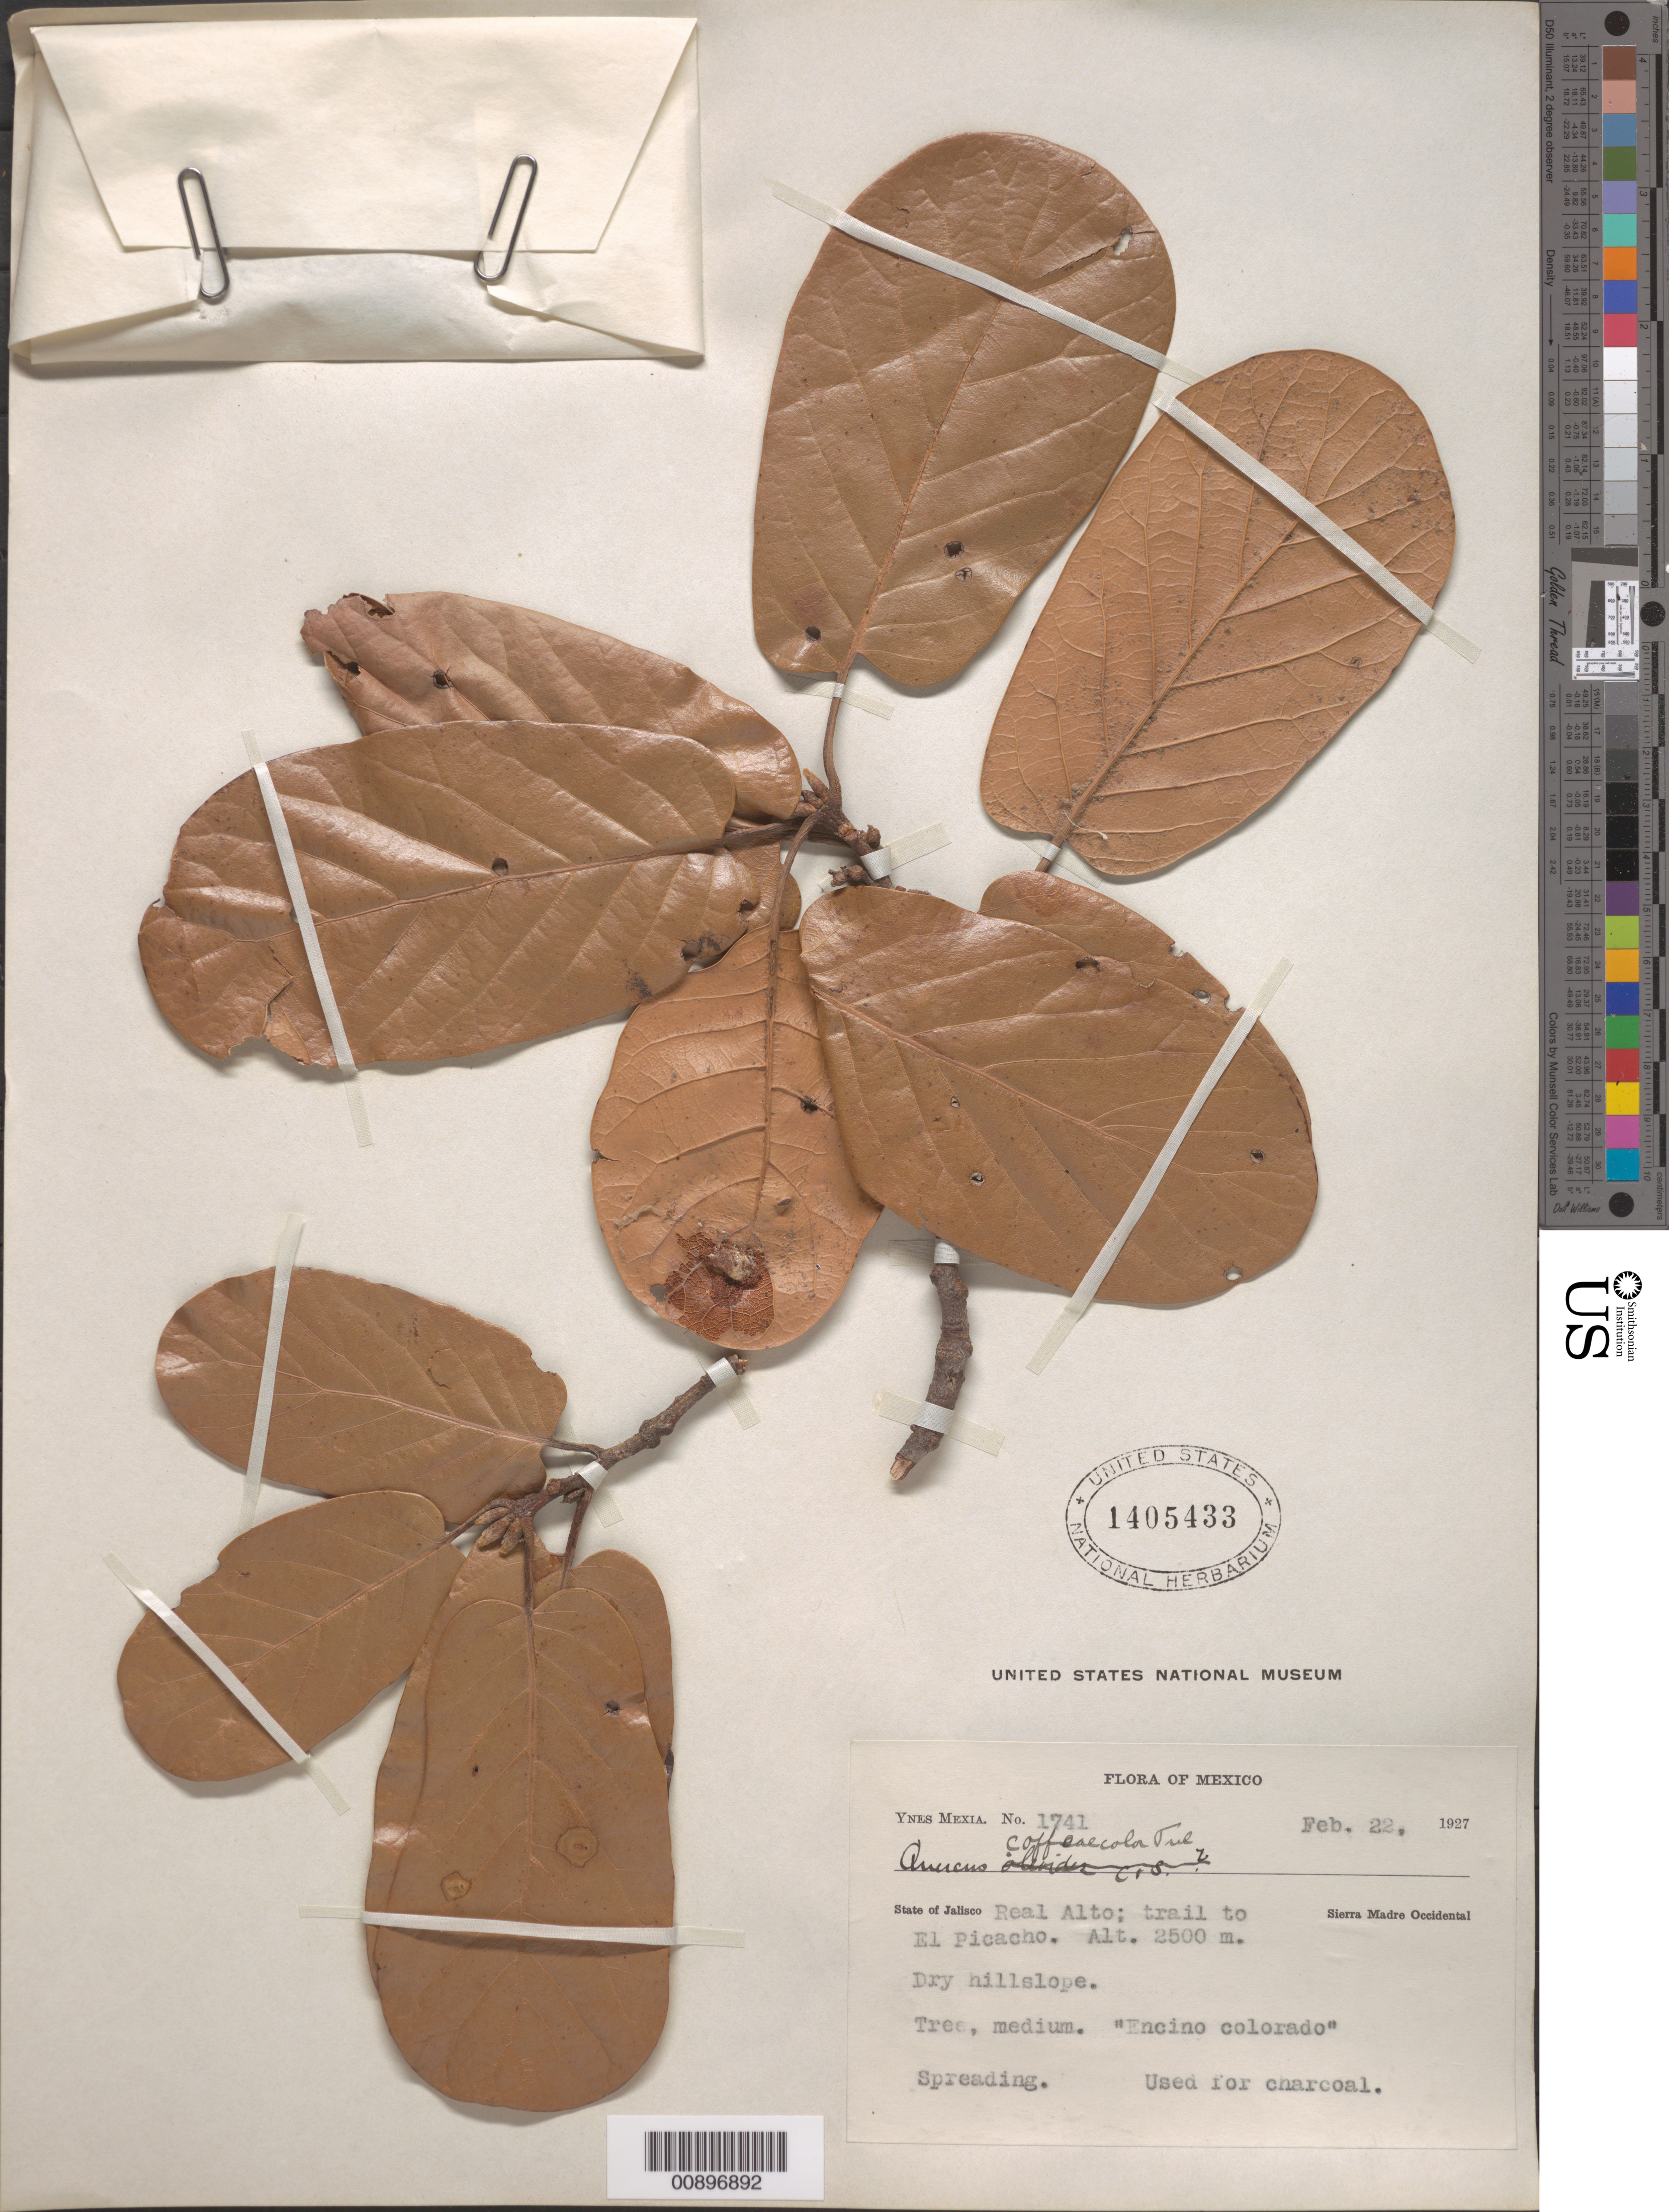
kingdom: Plantae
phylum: Tracheophyta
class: Magnoliopsida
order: Fagales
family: Fagaceae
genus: Quercus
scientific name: Quercus coffeaecolor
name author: Trel.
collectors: Y. Mexia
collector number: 1741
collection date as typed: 22 Feb 1927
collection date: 1927-02-22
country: Mexico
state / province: Jalisco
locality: Real Alto; trail to El Picacho. Jalisco, Sierra Madre Occidental.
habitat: Dry hillslope.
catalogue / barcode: US 1405433